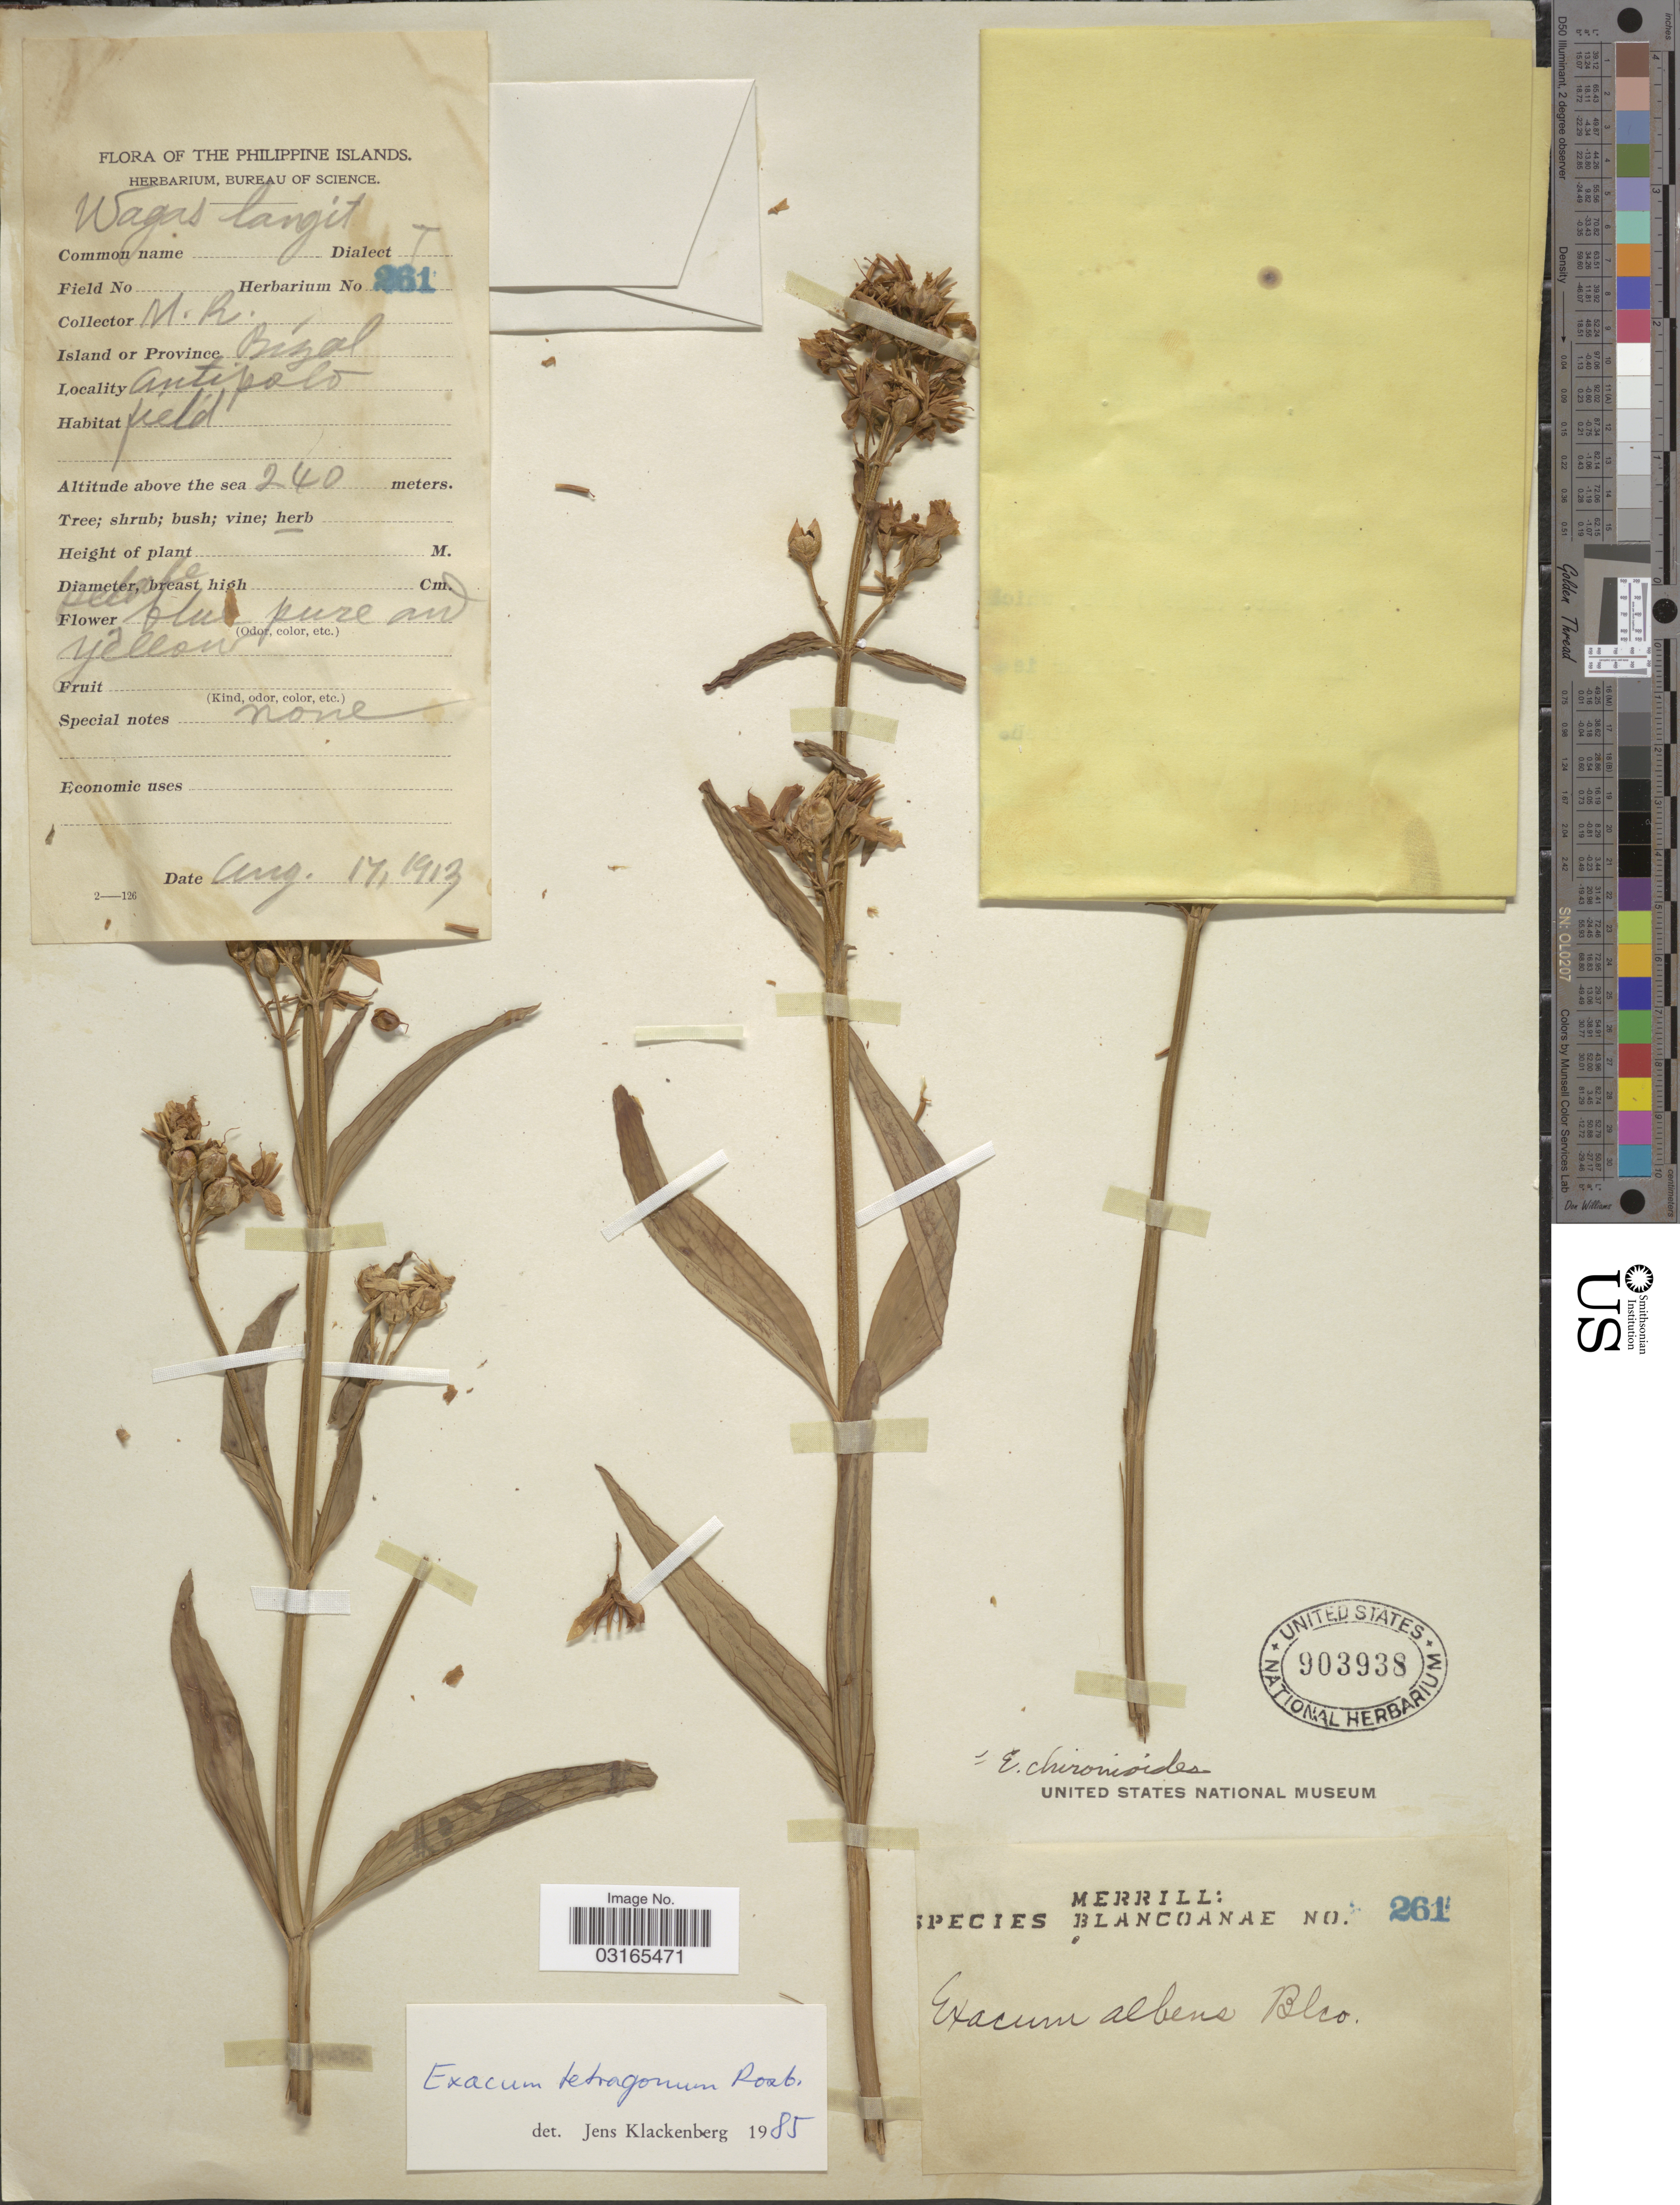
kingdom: Plantae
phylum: Tracheophyta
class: Magnoliopsida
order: Gentianales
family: Gentianaceae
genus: Exacum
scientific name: Exacum tetragonum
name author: Roxb.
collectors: R. Merrill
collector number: Sp. Blancoan. 0261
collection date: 1913-08-17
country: Philippines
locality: Island or Province Rizal. Antipolo.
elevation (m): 240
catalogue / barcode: US 903938